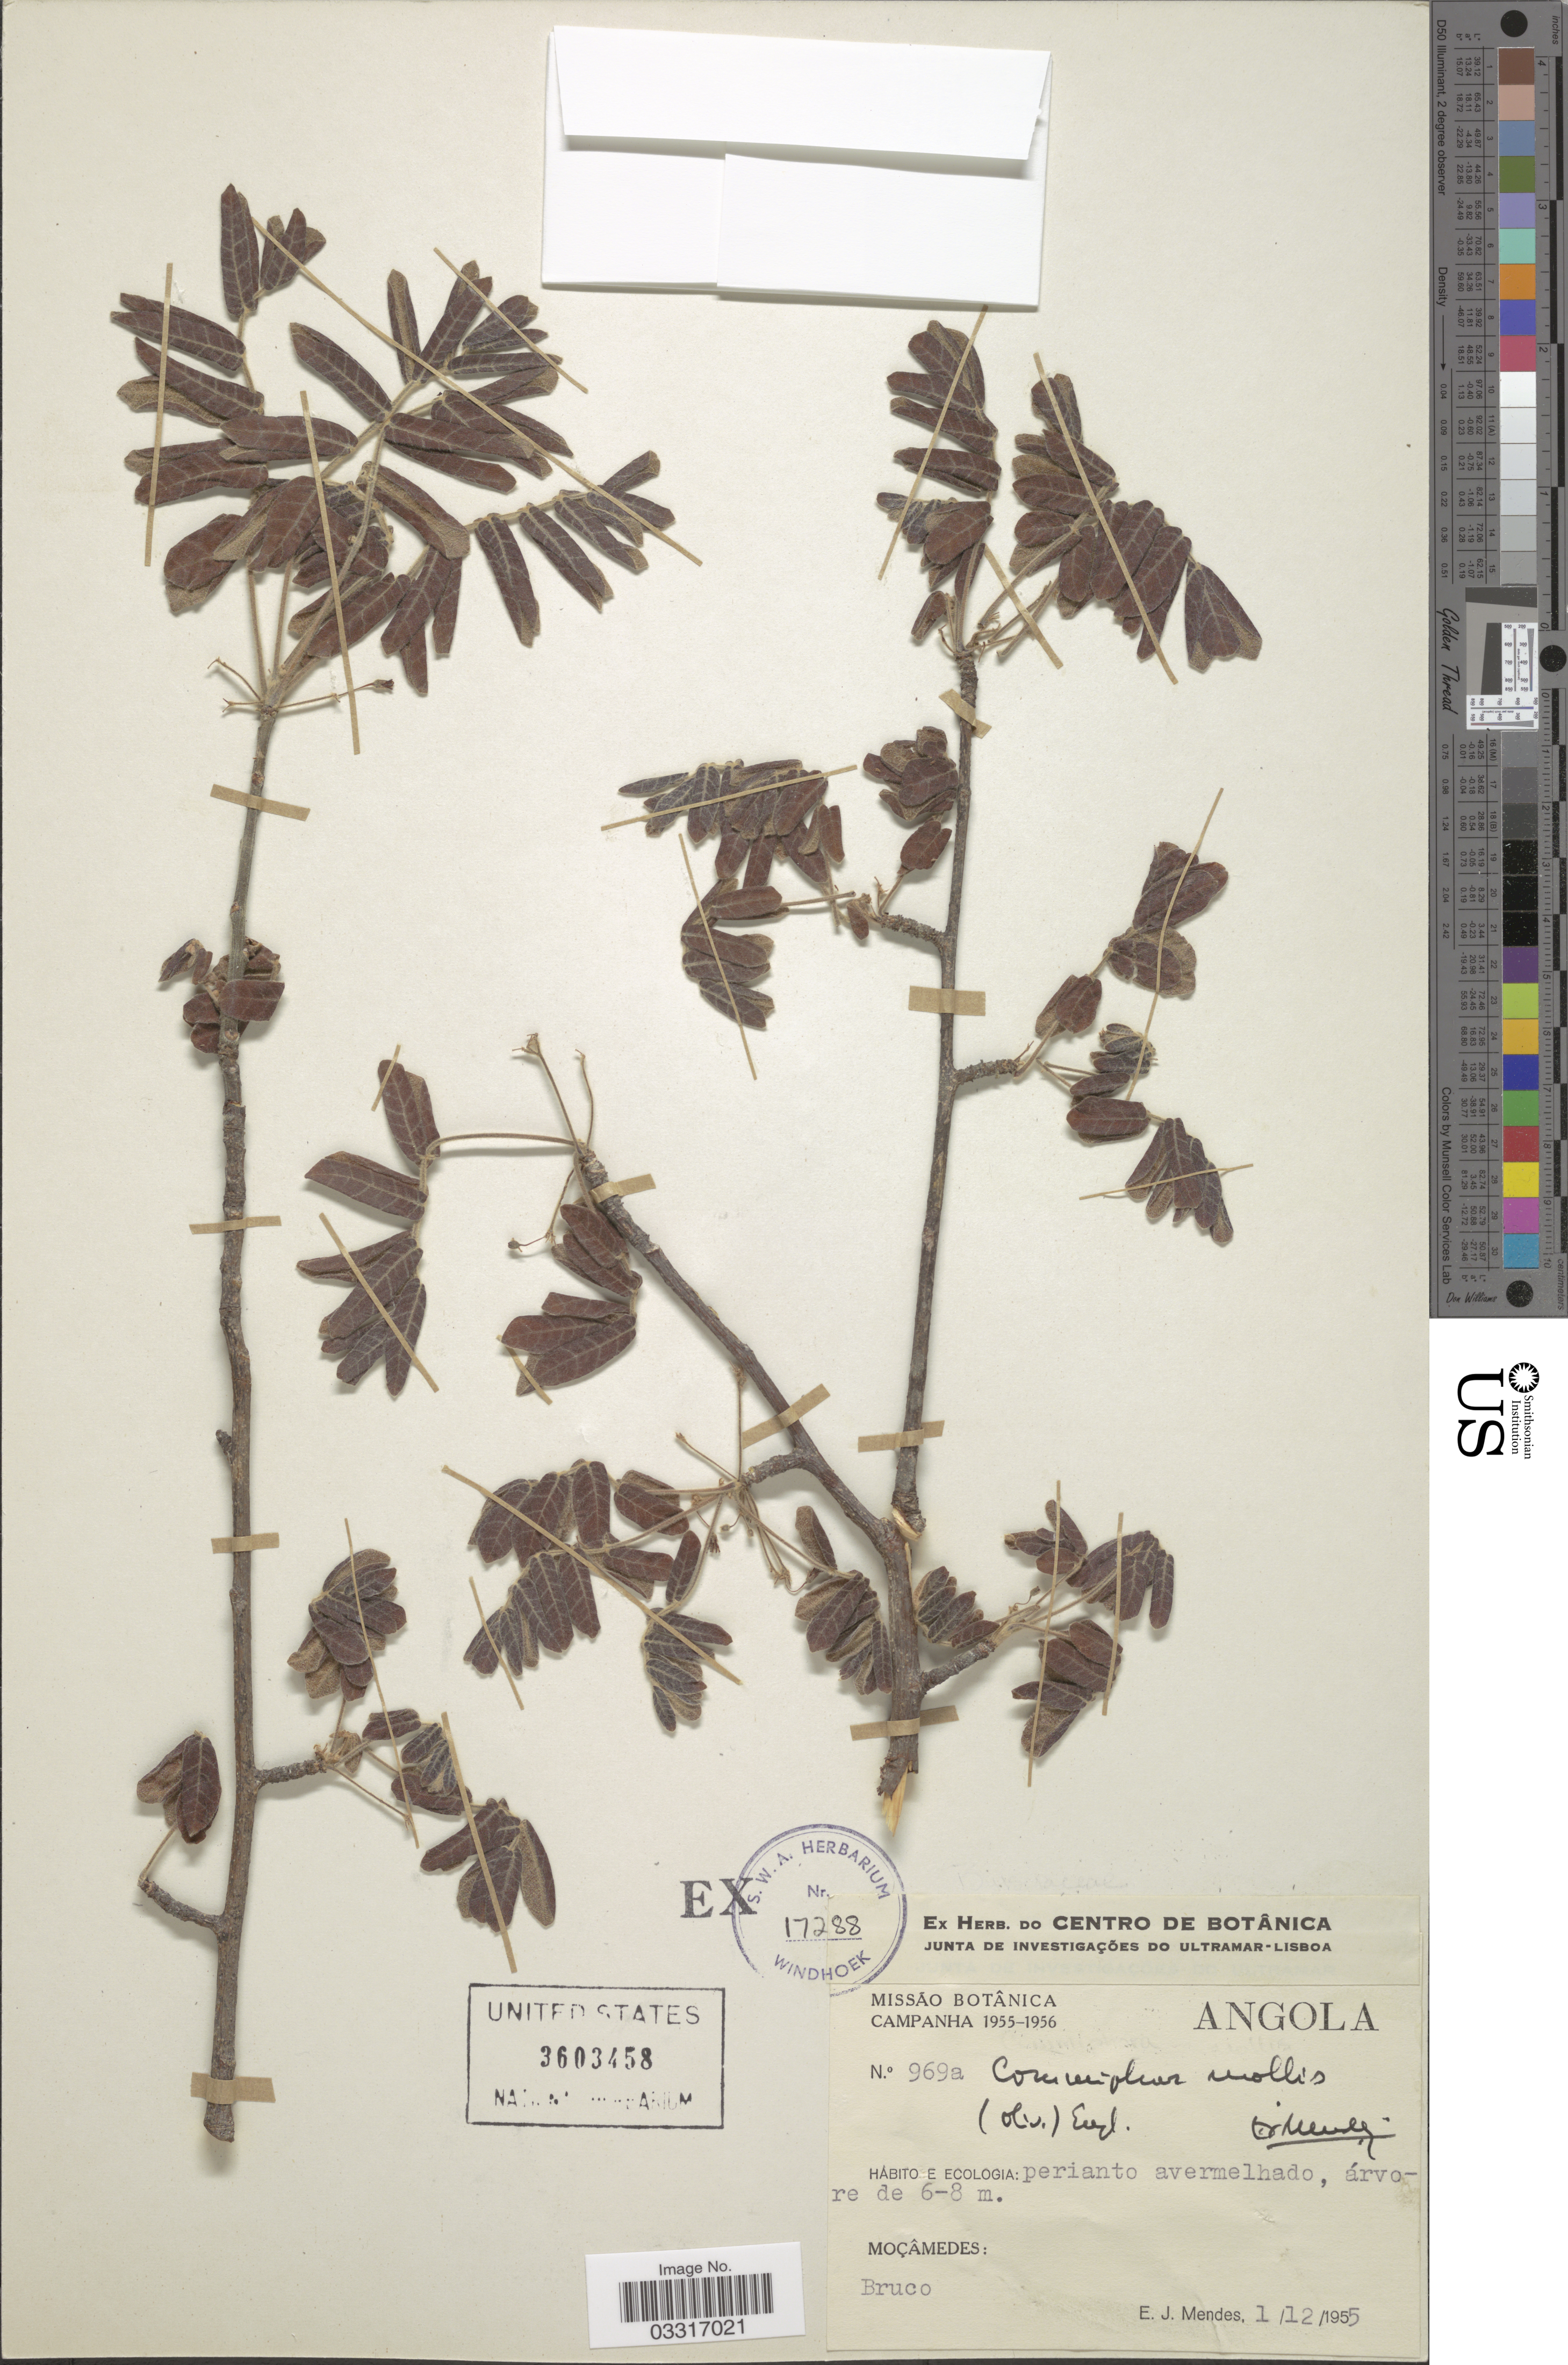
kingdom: Plantae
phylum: Tracheophyta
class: Magnoliopsida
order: Sapindales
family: Burseraceae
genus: Commiphora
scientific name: Commiphora mollis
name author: (Oliv.) Engl.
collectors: E. Mendes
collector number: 969a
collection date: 1955-12-01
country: Angola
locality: Moçâmedes: Bruco.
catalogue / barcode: US 3603458